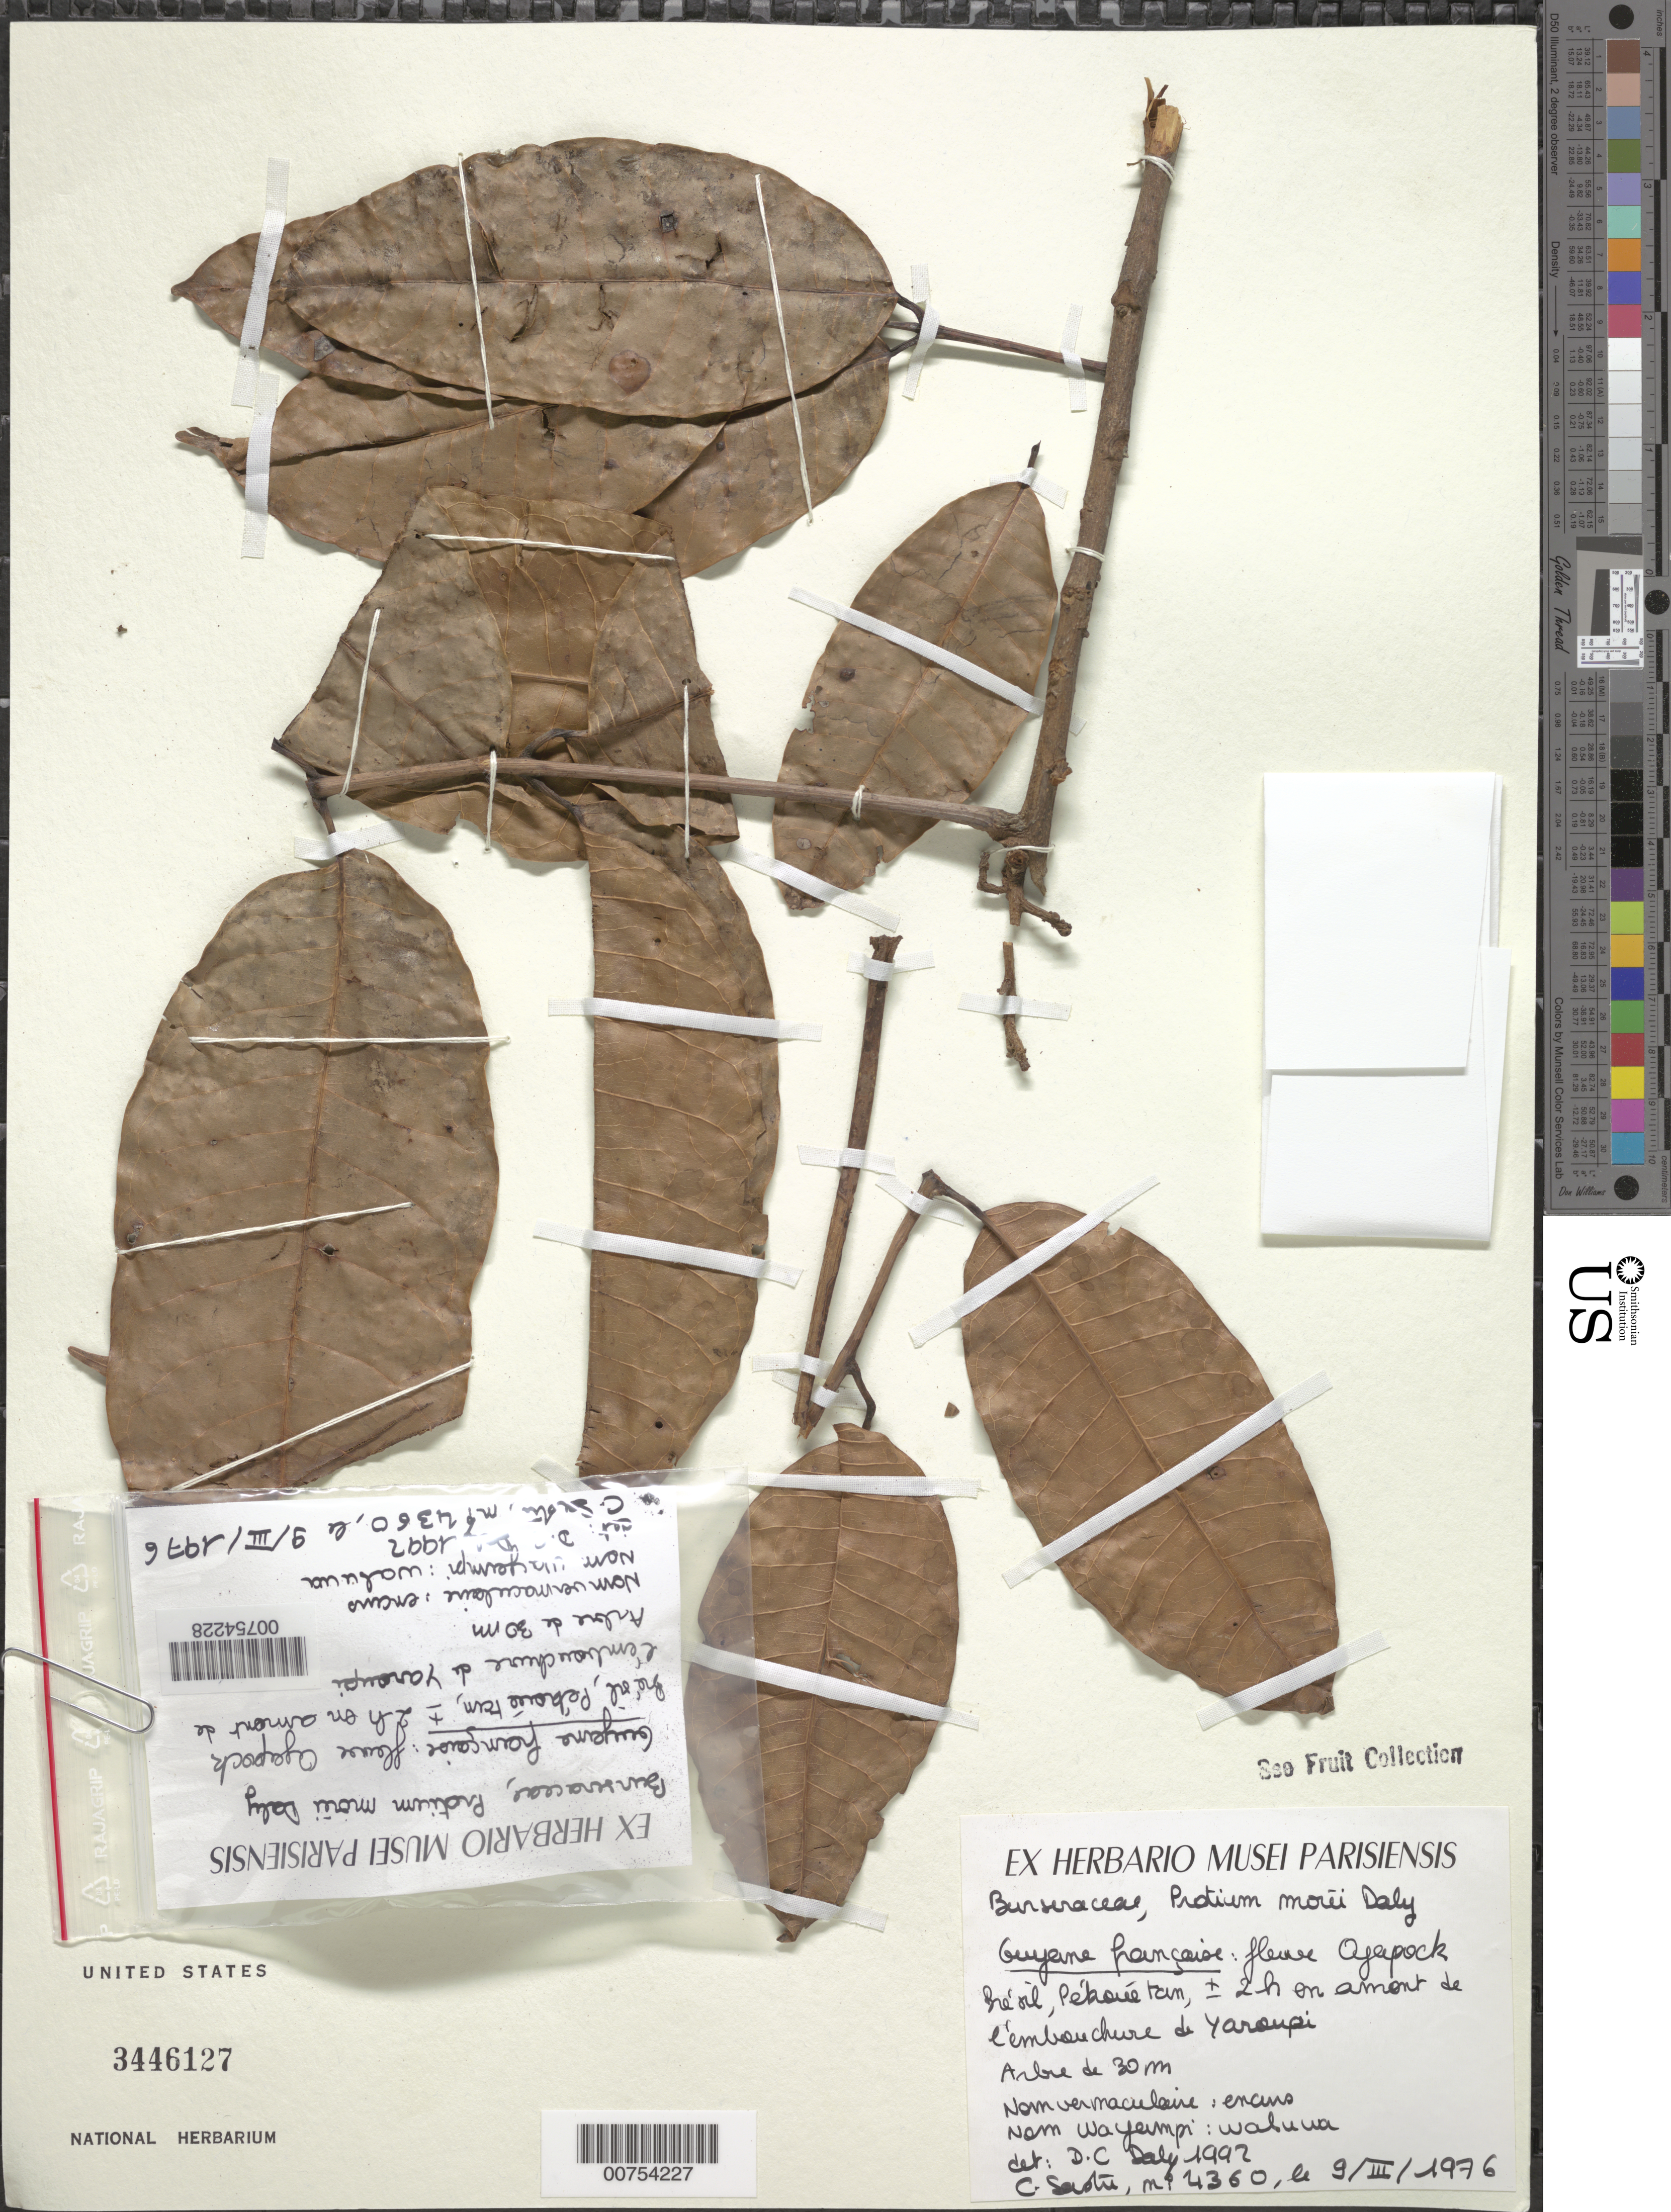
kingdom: Plantae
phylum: Tracheophyta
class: Magnoliopsida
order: Sapindales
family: Burseraceae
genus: Protium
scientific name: Protium morii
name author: Daly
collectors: C. Sastre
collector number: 4360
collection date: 1976-03-09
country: French Guiana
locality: Guyane française: fleuve Oyapock Bresil, Pékoúetan, ± 2 h on amont de l'embouchure de Yaroupi.